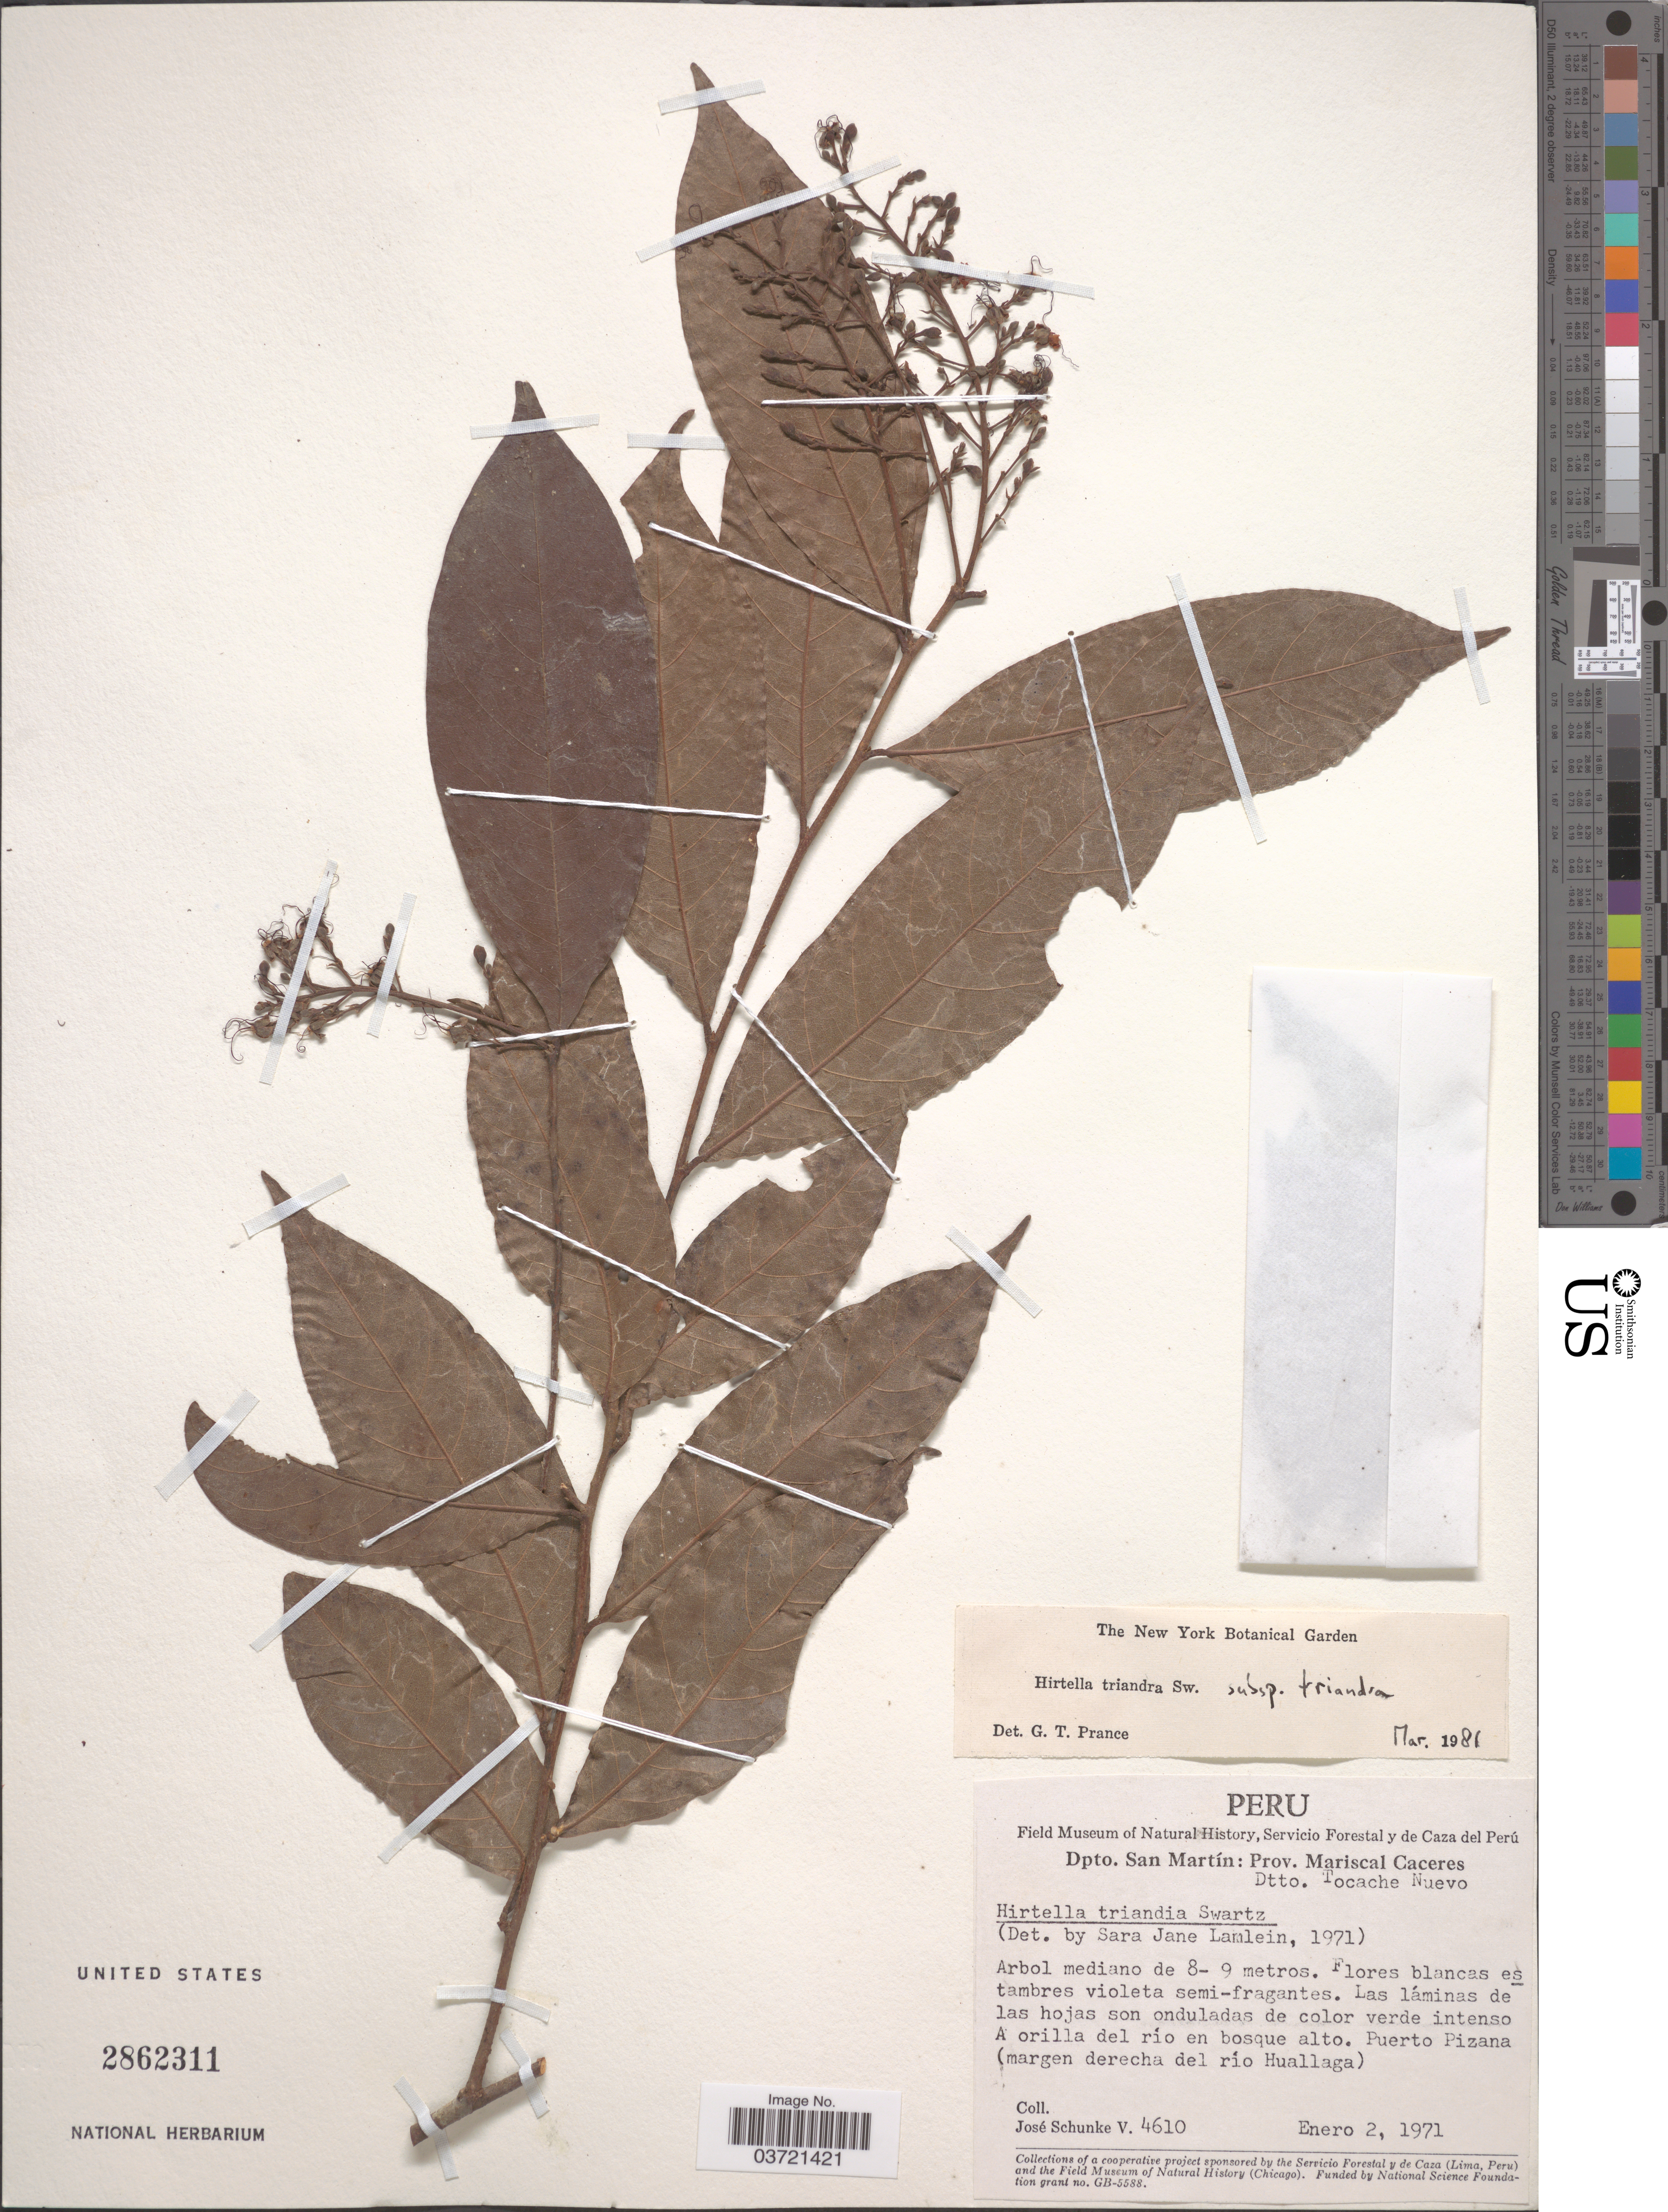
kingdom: Plantae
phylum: Tracheophyta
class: Magnoliopsida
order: Malpighiales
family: Chrysobalanaceae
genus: Hirtella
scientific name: Hirtella triandra subsp. triandra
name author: Sw.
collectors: J. Schunke Vigo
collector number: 4610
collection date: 1971-01-02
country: Peru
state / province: San Martín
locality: Dpto. San Martín: Prov. Mariscal Caceres. Dtto. Tocache Nuevo. Puerto Pizana (margen derecha del río Huallaga).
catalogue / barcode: US 2862311